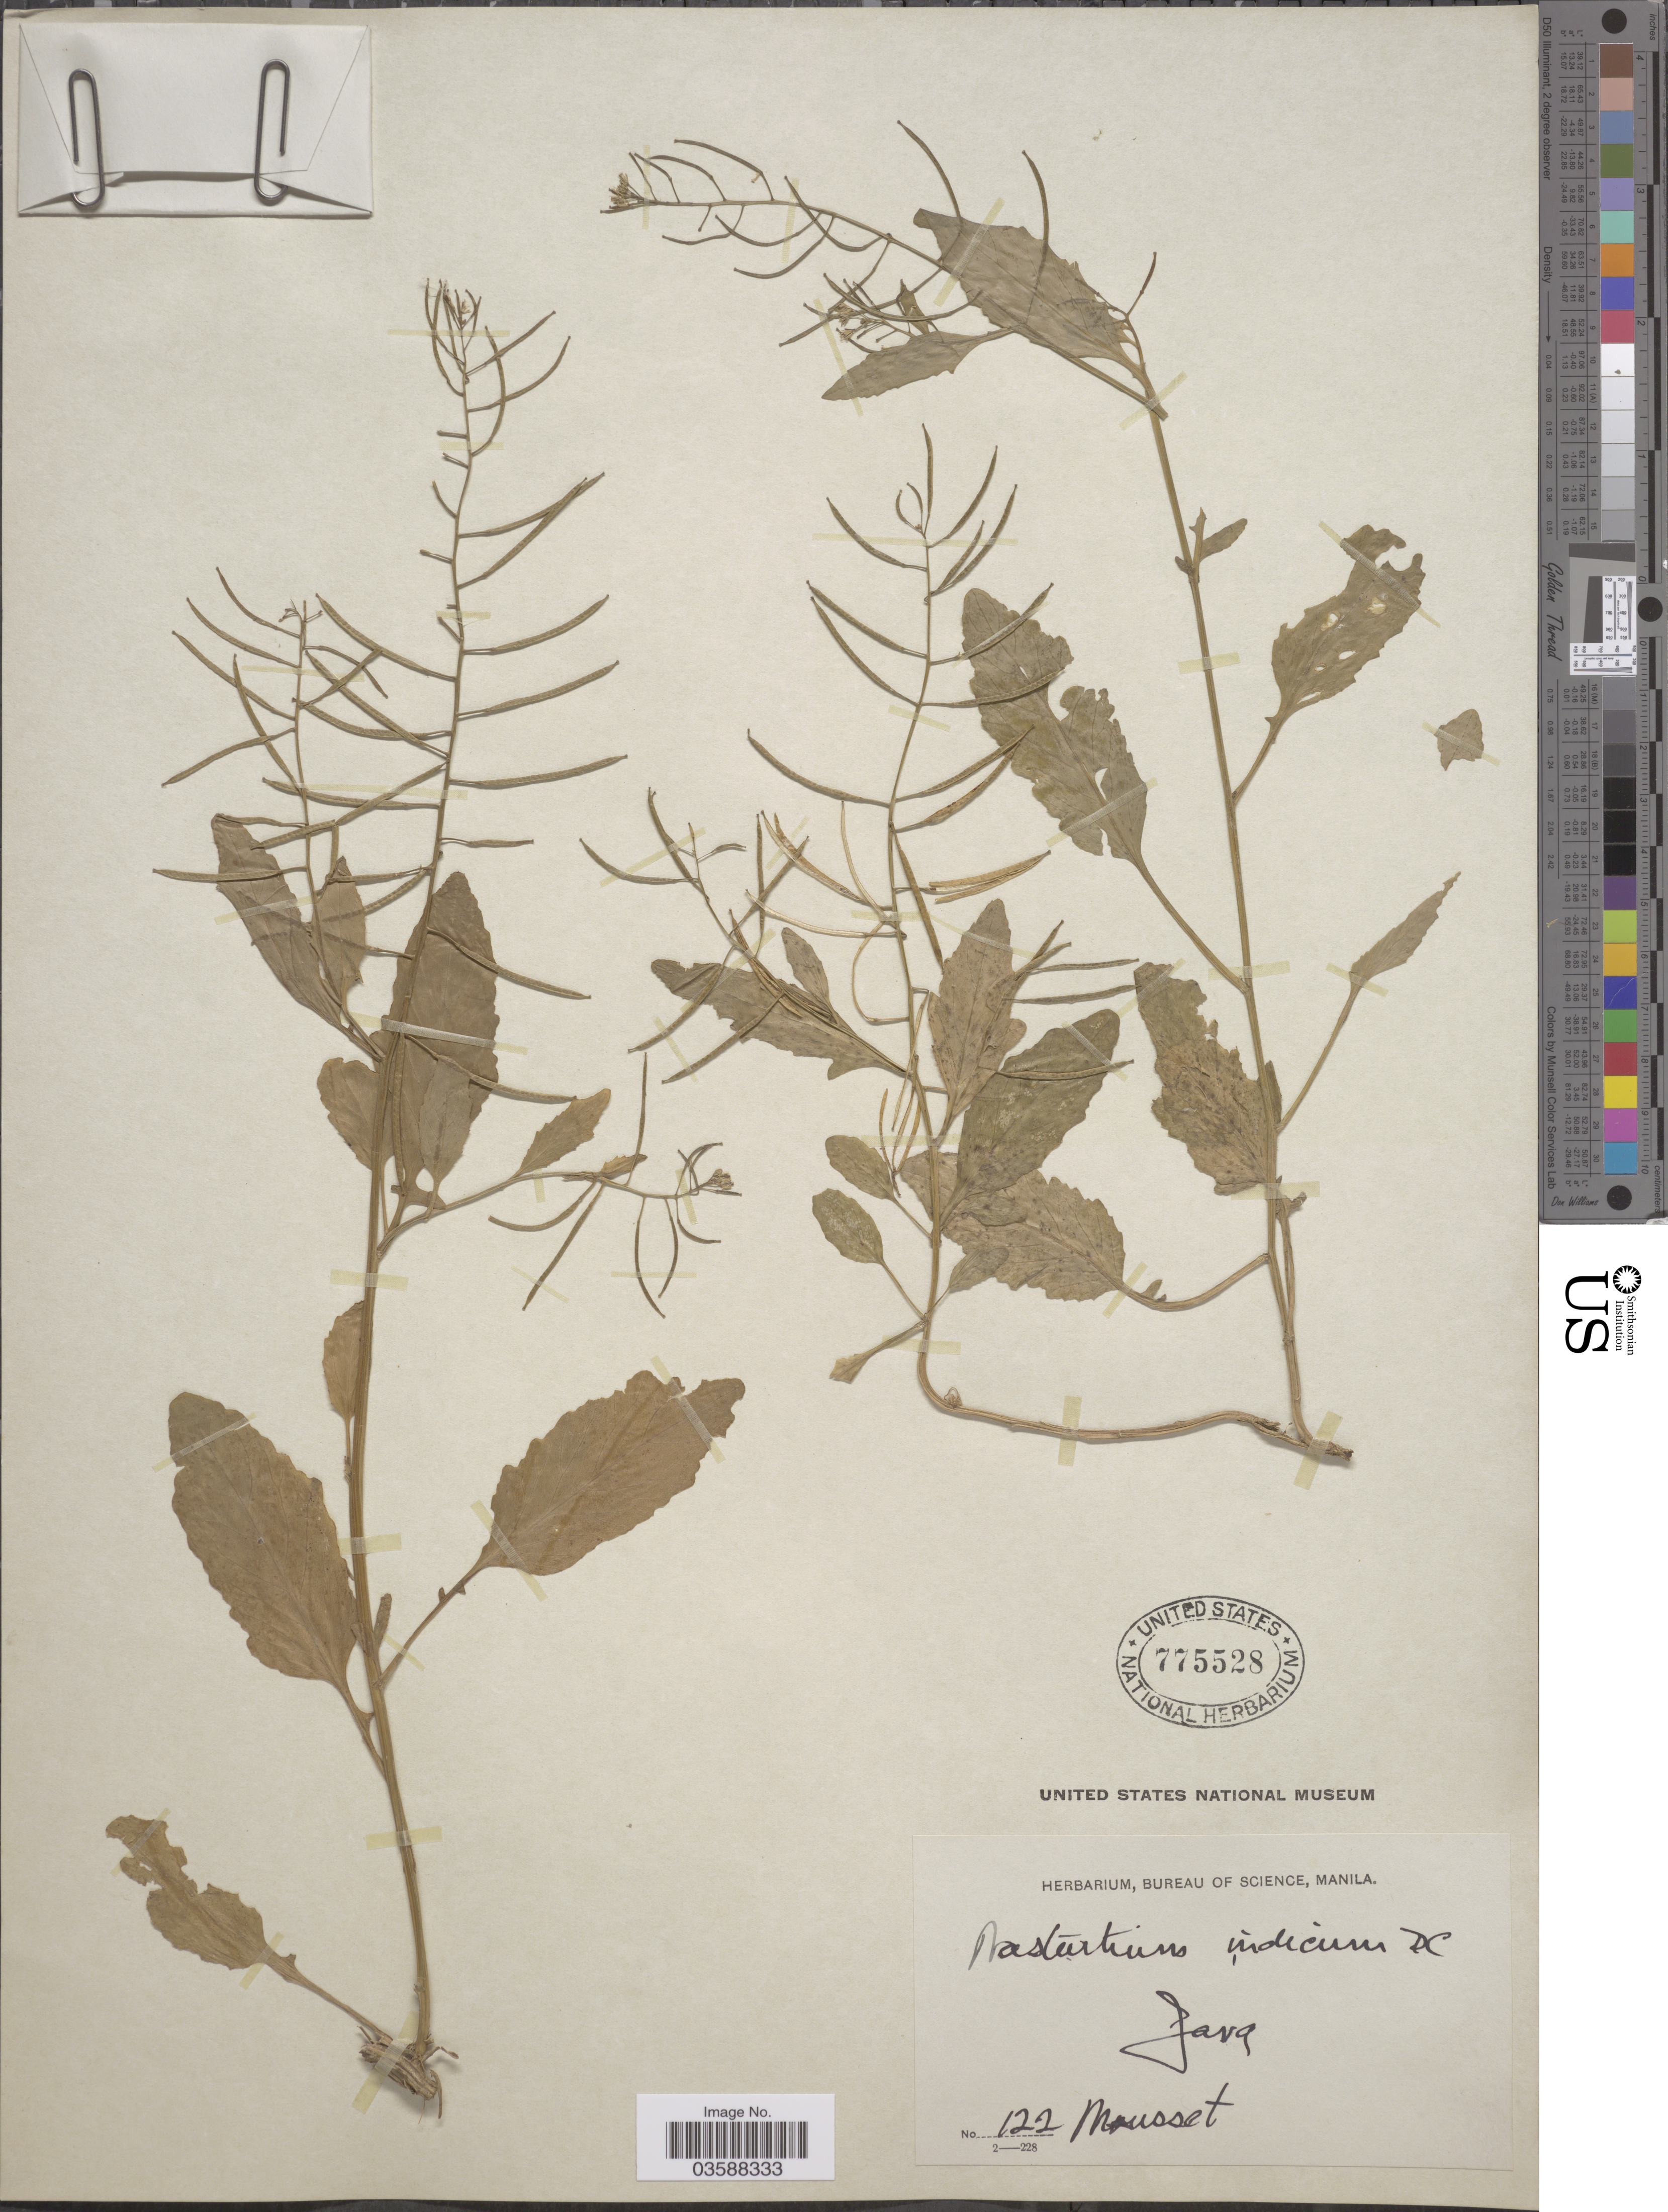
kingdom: Plantae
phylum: Tracheophyta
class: Magnoliopsida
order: Brassicales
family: Brassicaceae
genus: Rorippa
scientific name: Rorippa indica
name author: (L.) Hiern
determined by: Strong, M. T., (US), Smithsonian Institution - National Museum of Natural History (UNITED STATES)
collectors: -. Mausset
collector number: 122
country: Indonesia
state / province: Java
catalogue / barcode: US 775528